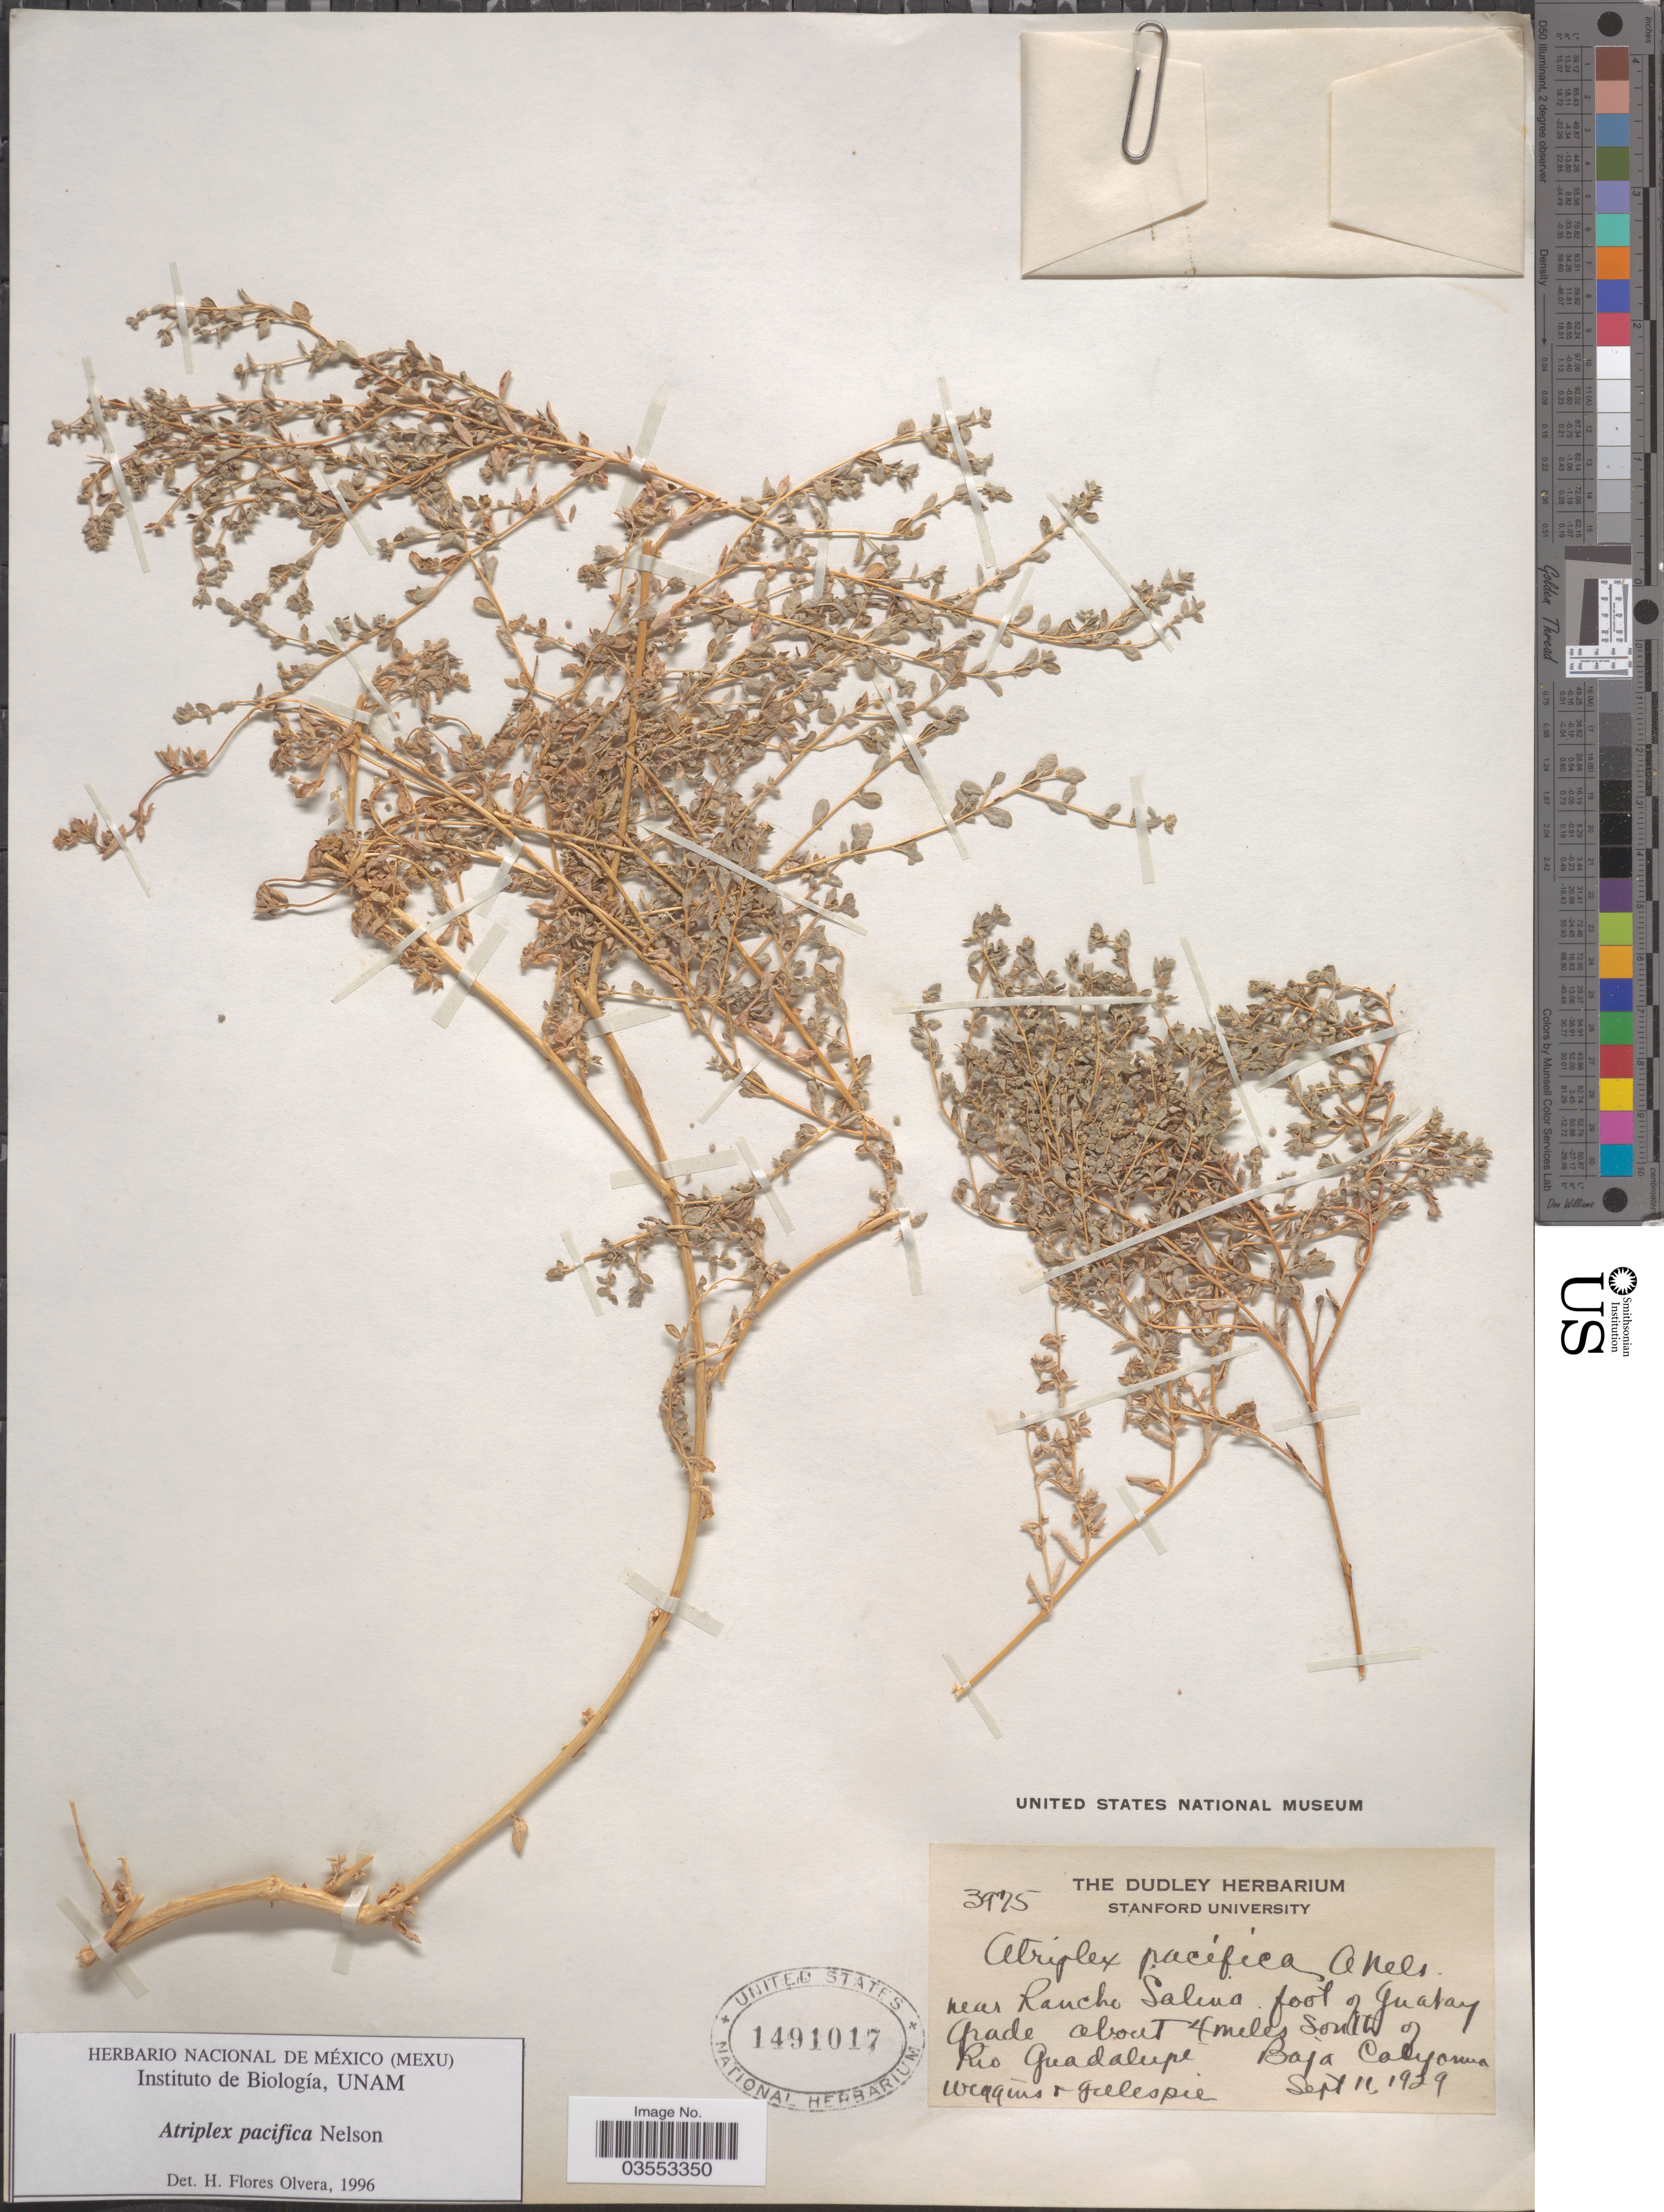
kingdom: Plantae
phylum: Tracheophyta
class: Magnoliopsida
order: Caryophyllales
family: Amaranthaceae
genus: Atriplex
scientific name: Atriplex pacifica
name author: A. Nelson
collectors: -- Wiggins & -- Gillespie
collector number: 3975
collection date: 1929-09-11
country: Mexico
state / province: Baja California Norte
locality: Near Rancho Salina foot of Guatay Grade about 4 miles south of Rio Guadalupe.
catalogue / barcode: US 1491017